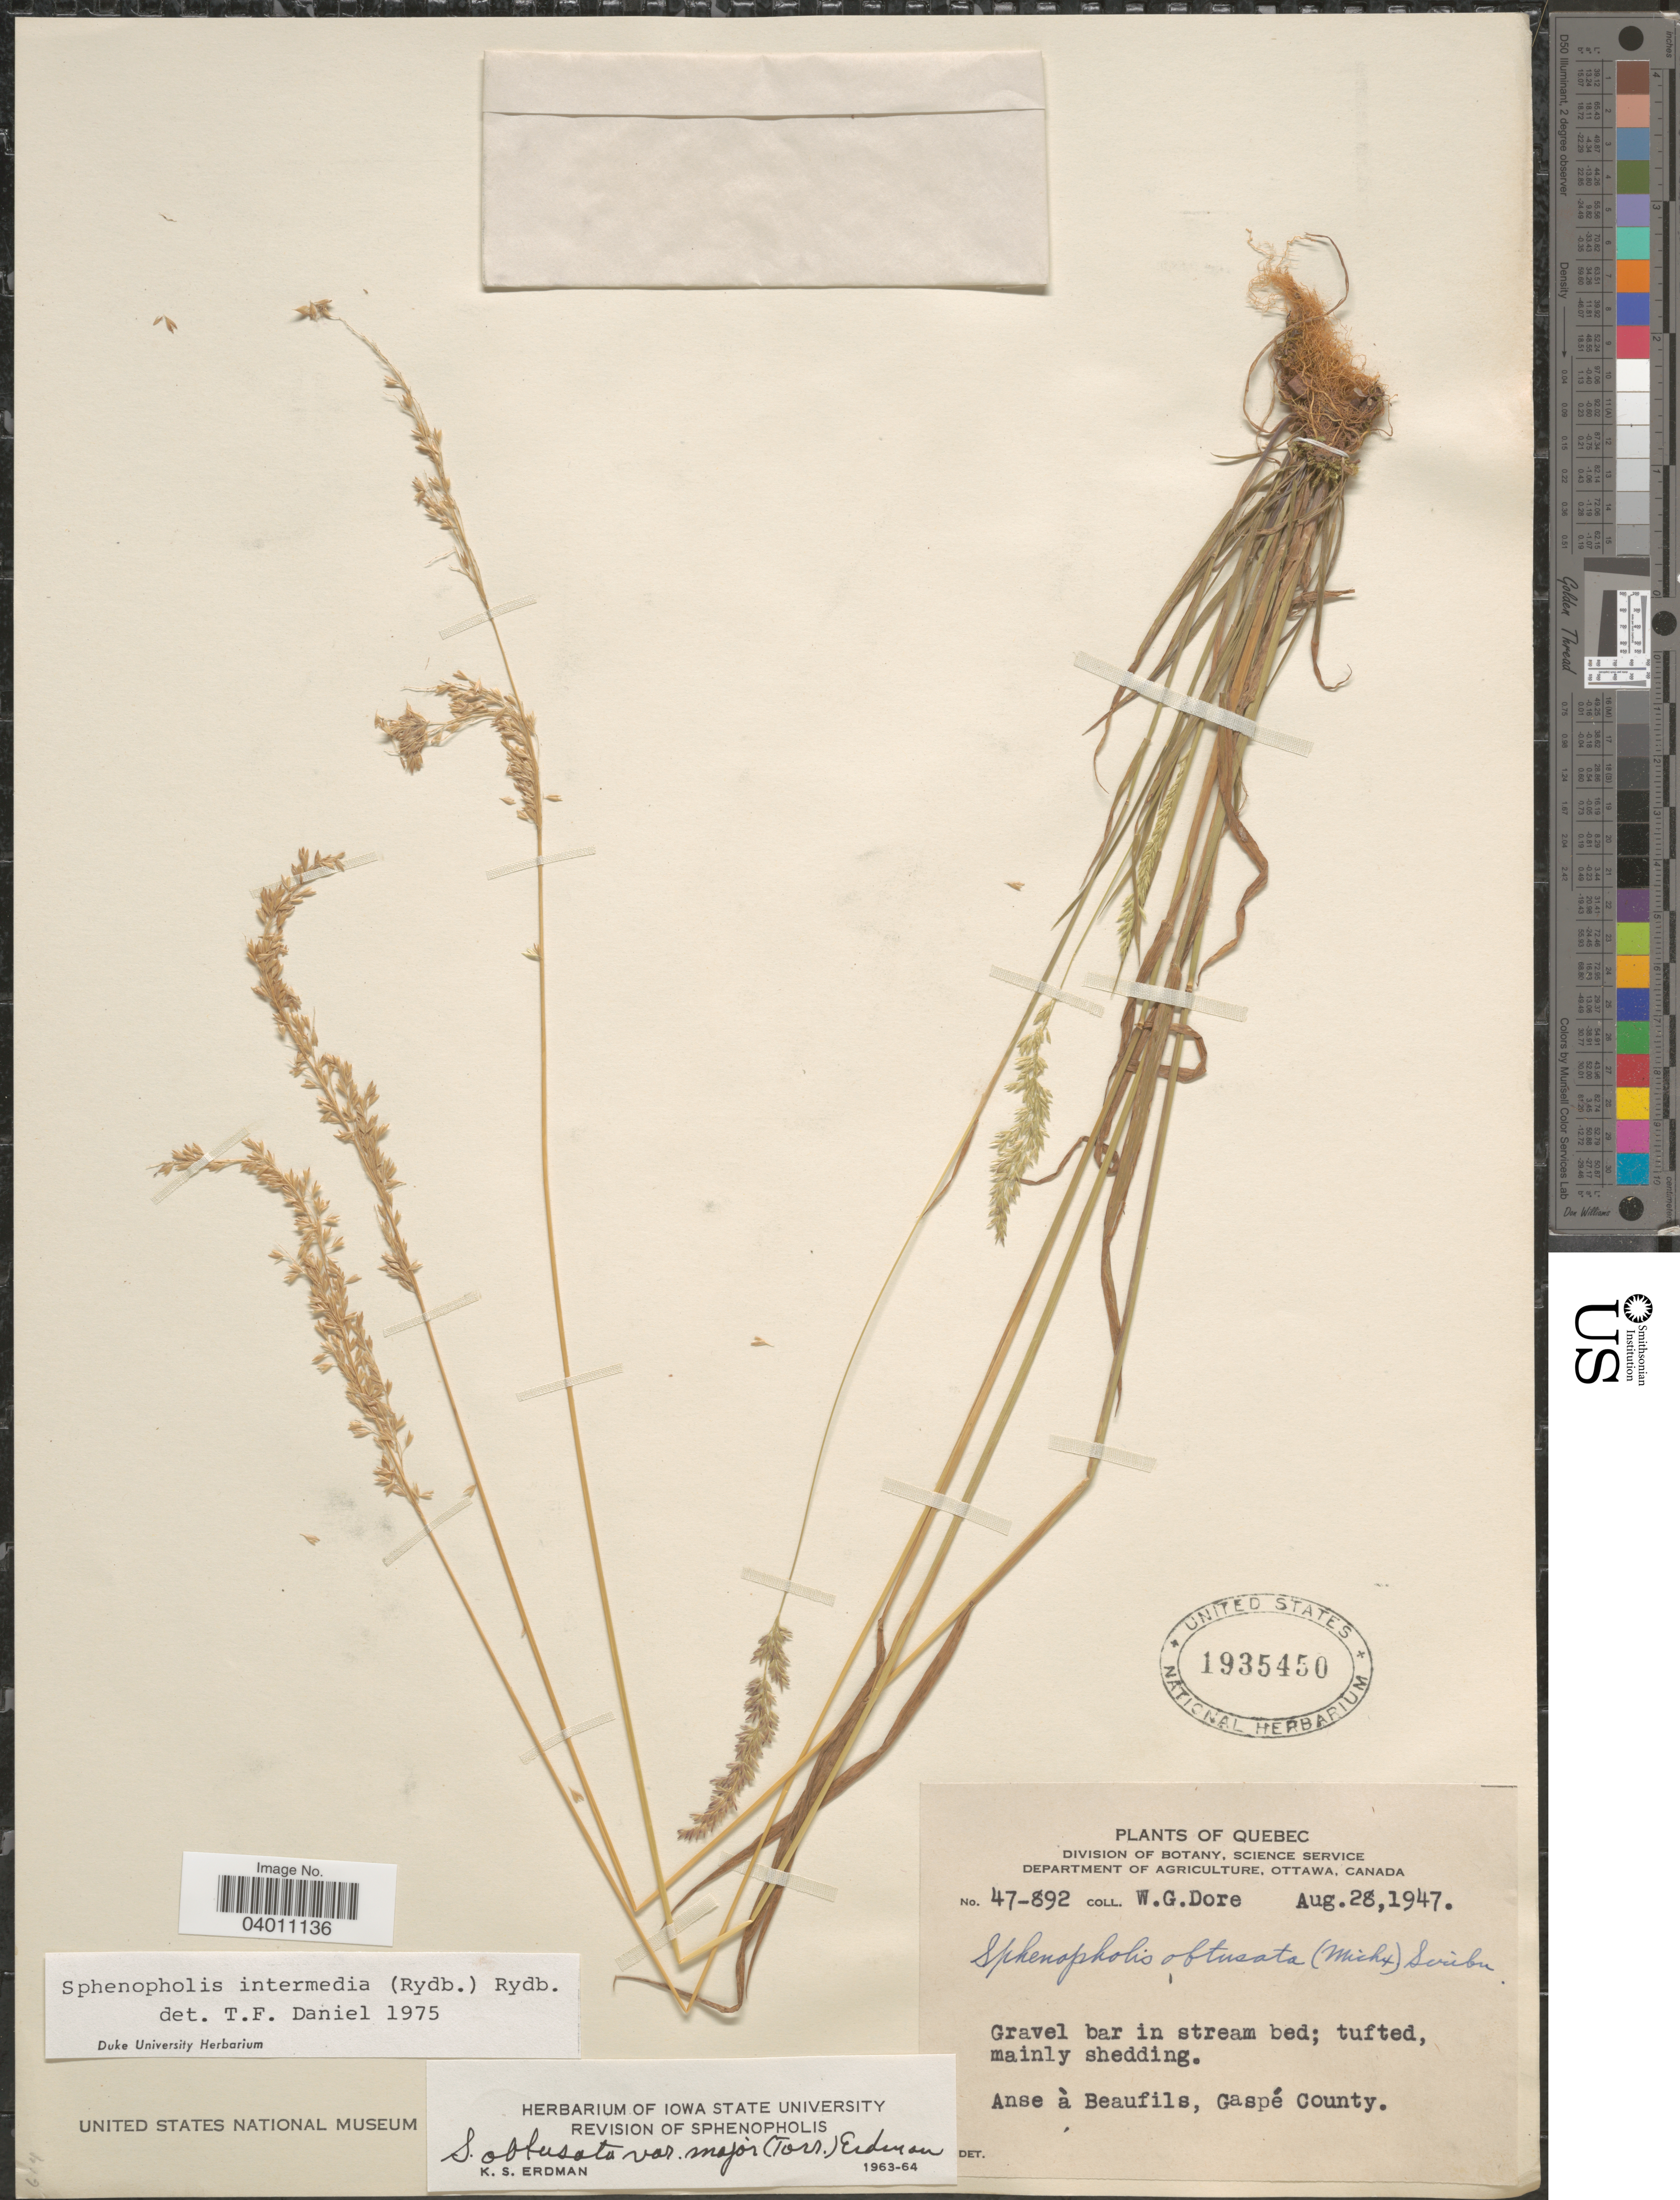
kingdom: Plantae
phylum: Tracheophyta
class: Liliopsida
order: Poales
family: Poaceae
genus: Sphenopholis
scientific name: Sphenopholis intermedia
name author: (Rydb.) Rydb.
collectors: W. Dore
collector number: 47-892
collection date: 1947-08-28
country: Canada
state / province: Quebec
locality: Anse à Beaufils, Gaspé County.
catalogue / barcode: US 1935450